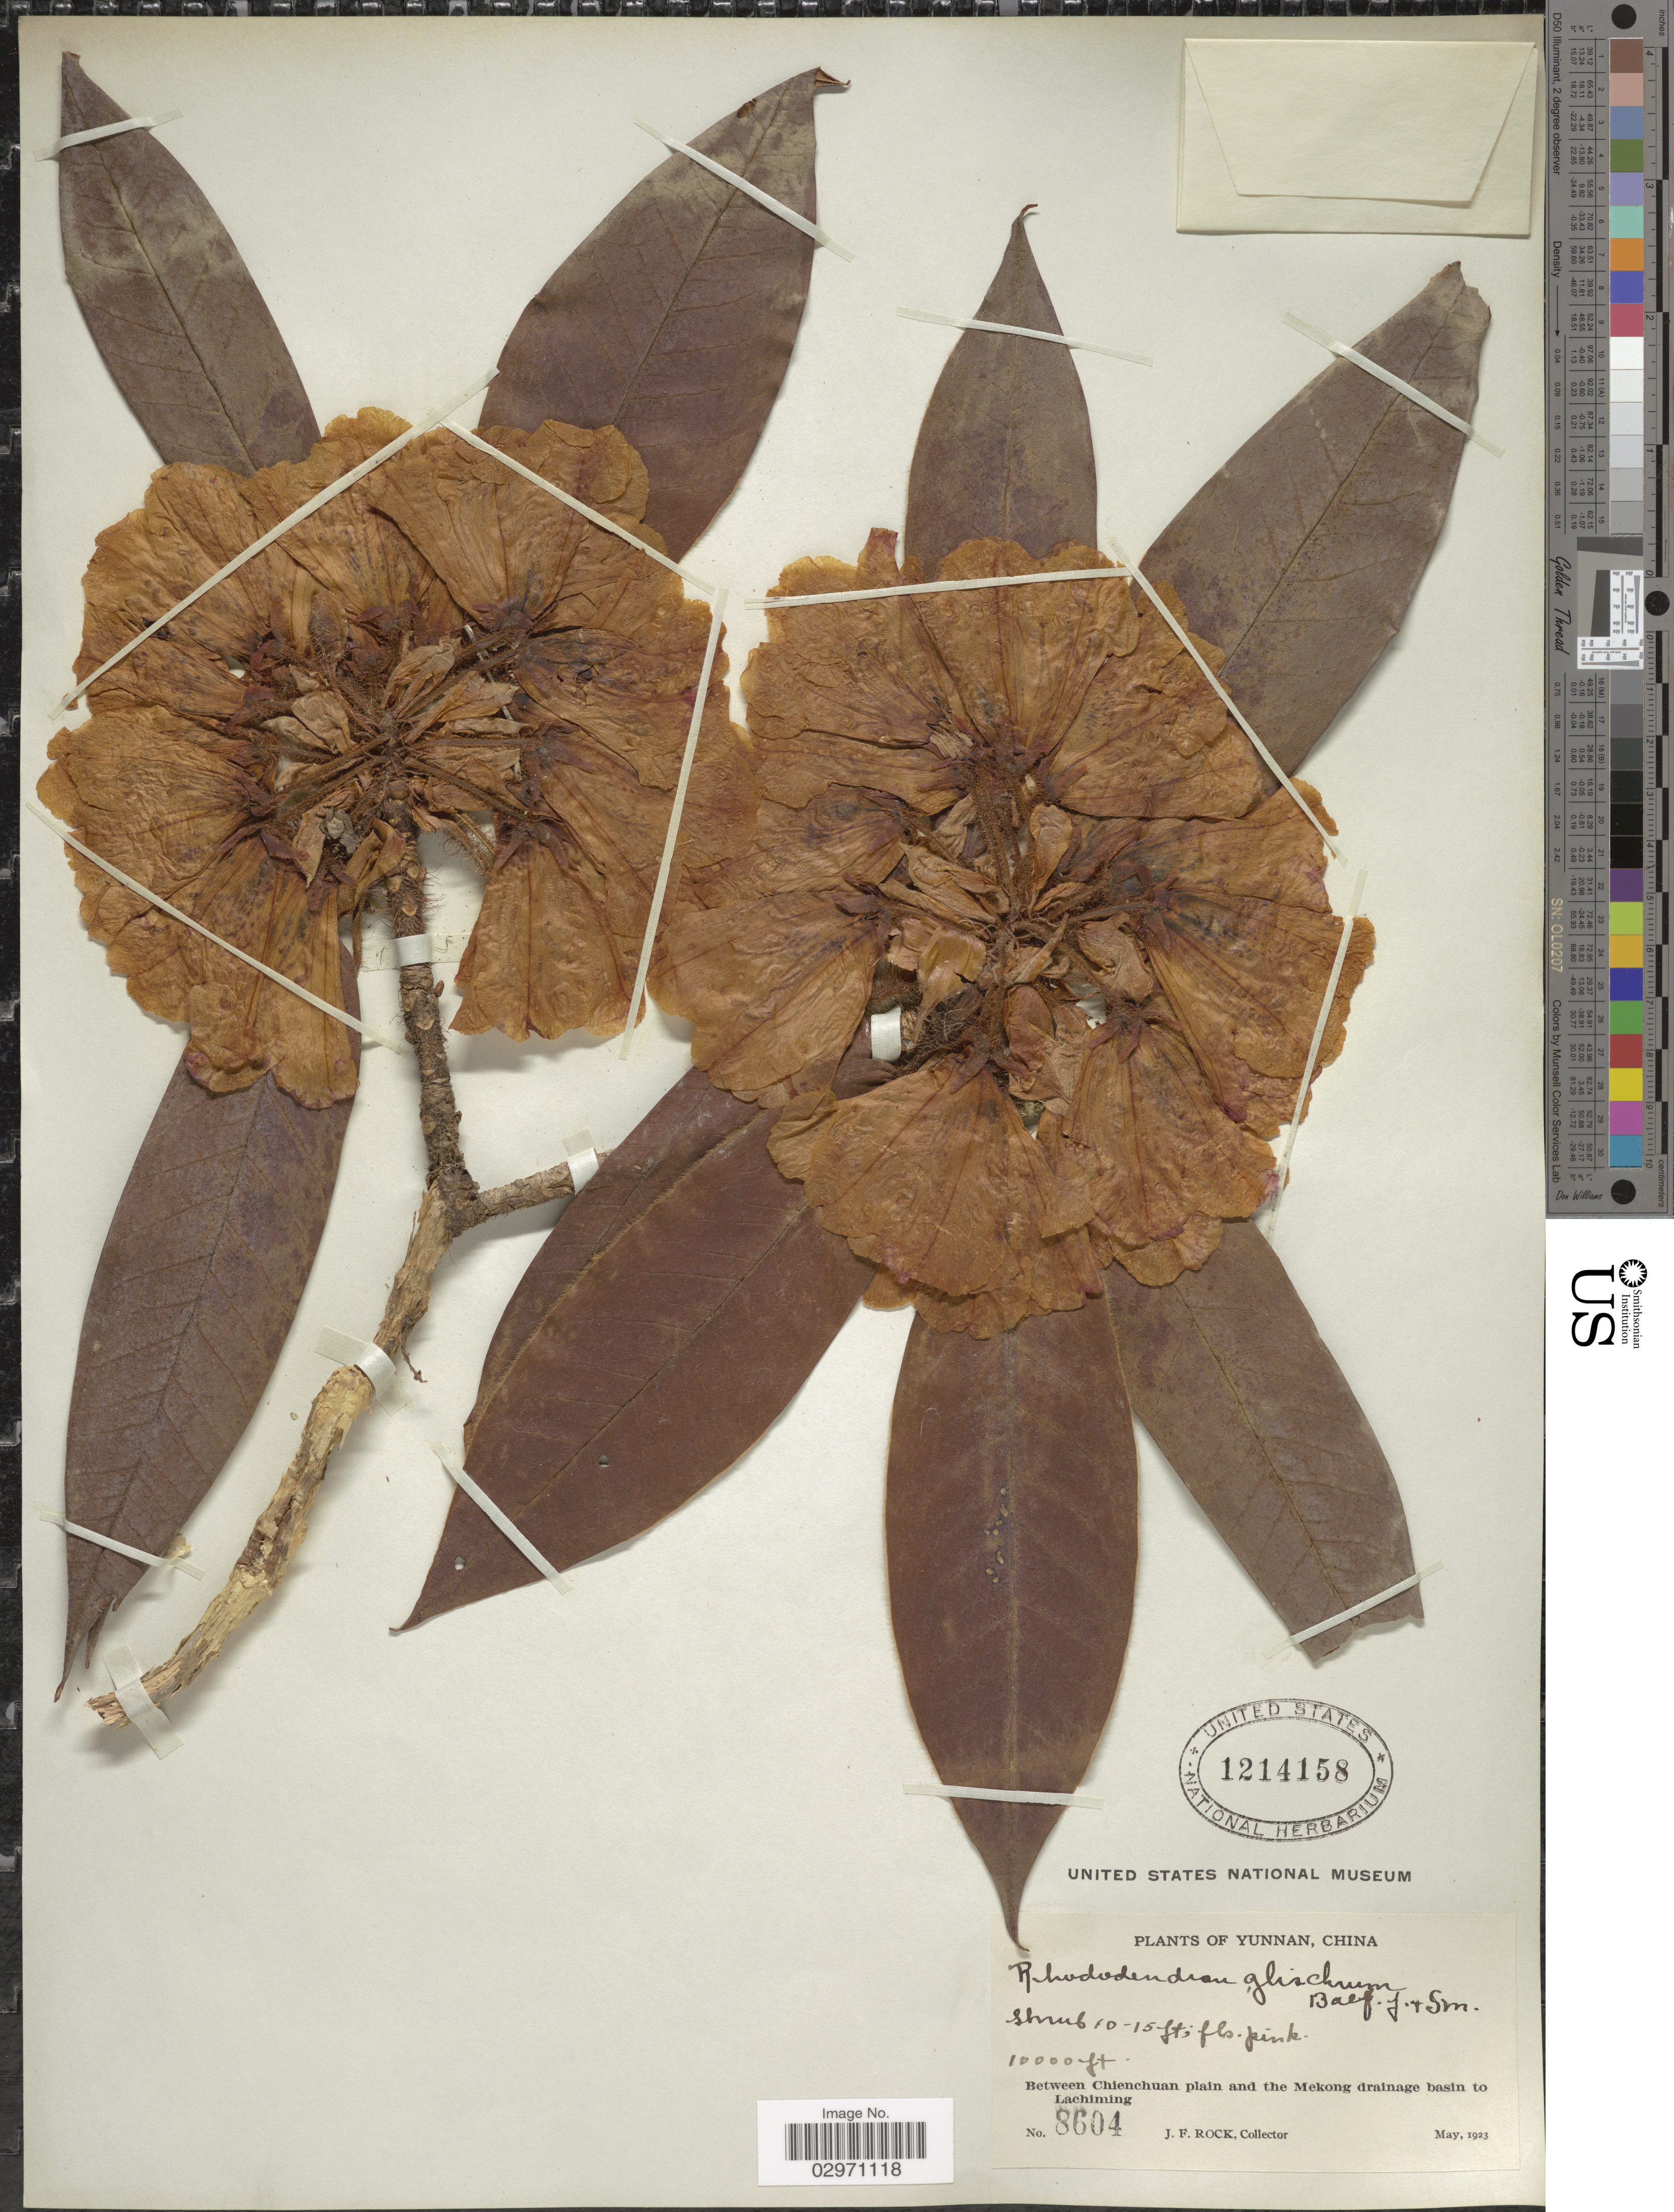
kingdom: Plantae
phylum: Tracheophyta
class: Magnoliopsida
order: Ericales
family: Ericaceae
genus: Rhododendron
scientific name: Rhododendron glischrum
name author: Balf. f. & W.W. Sm.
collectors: J. Rock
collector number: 8604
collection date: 1923-05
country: China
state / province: Yunnan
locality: Between Chienchuan plain and the Mekong drainage basin to Lachiming.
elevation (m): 3048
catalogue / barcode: US 1214158